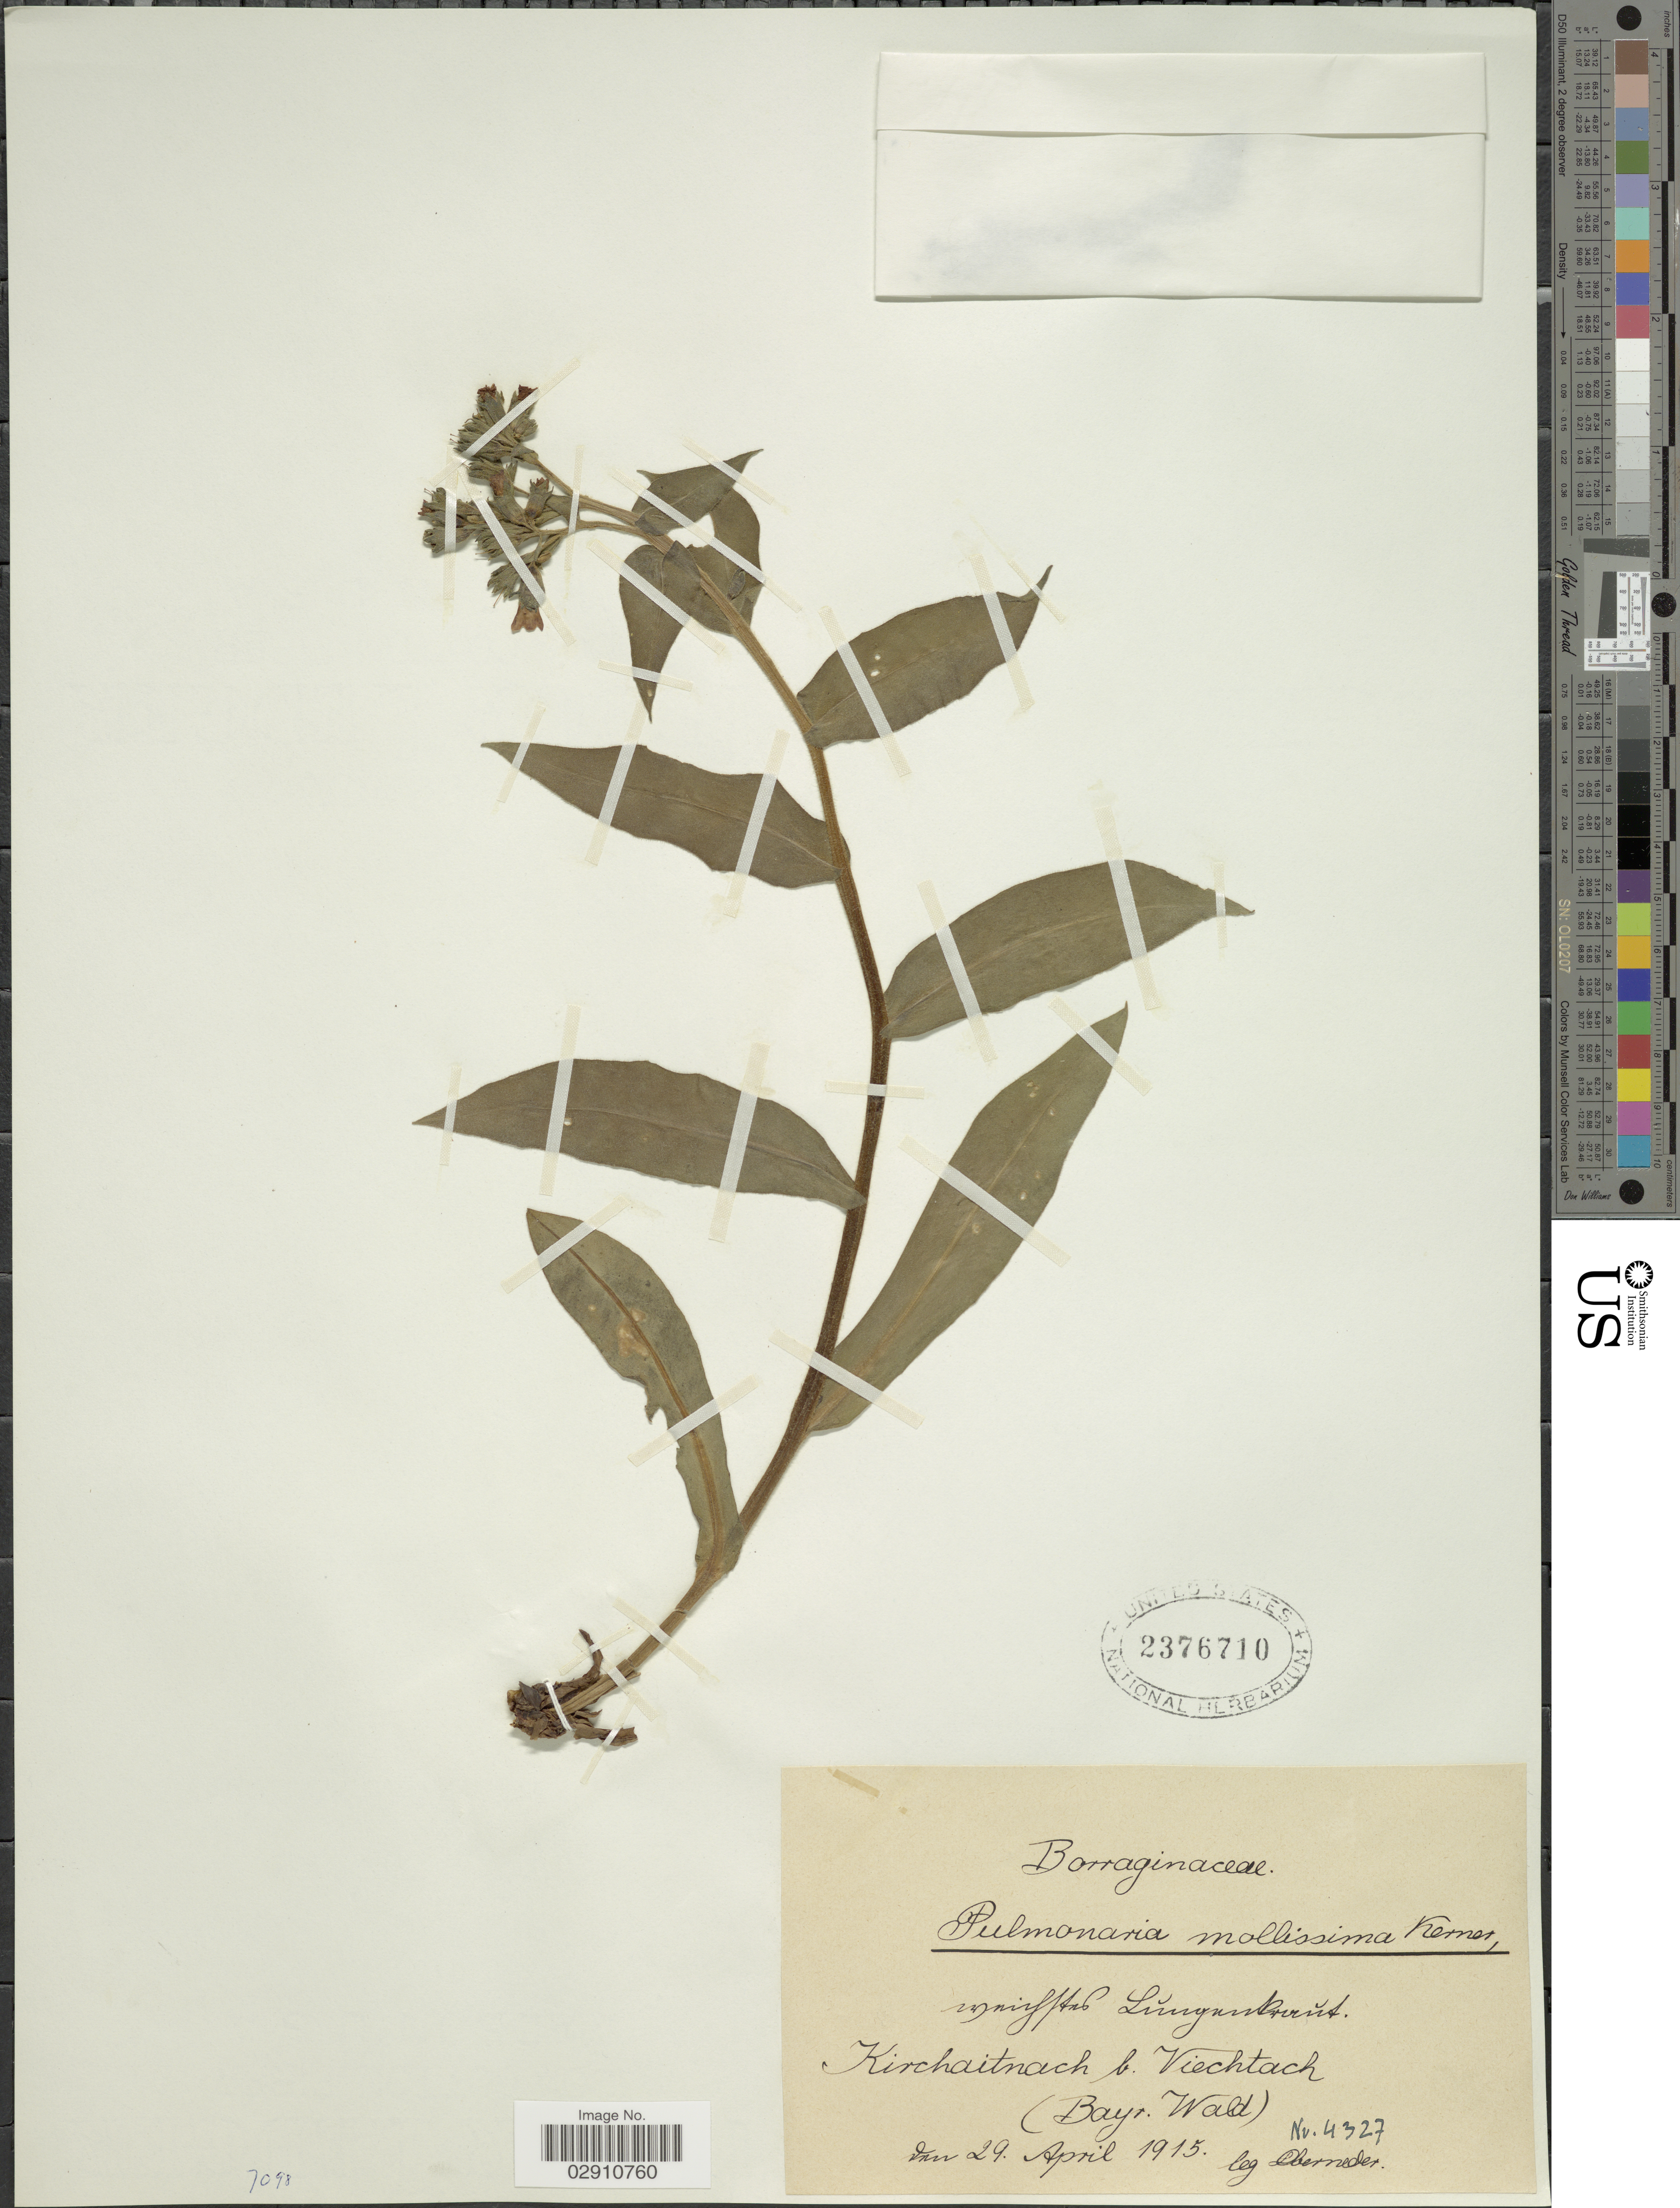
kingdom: Plantae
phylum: Tracheophyta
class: Magnoliopsida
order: Boraginales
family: Boraginaceae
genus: Pulmonaria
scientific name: Pulmonaria mollissima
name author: A. Kern.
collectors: -. Oberneder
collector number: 4327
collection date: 1915-04-29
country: Germany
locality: Kirchaitnach b. Viechtach (Bayr. Wald).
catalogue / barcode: US 2376710